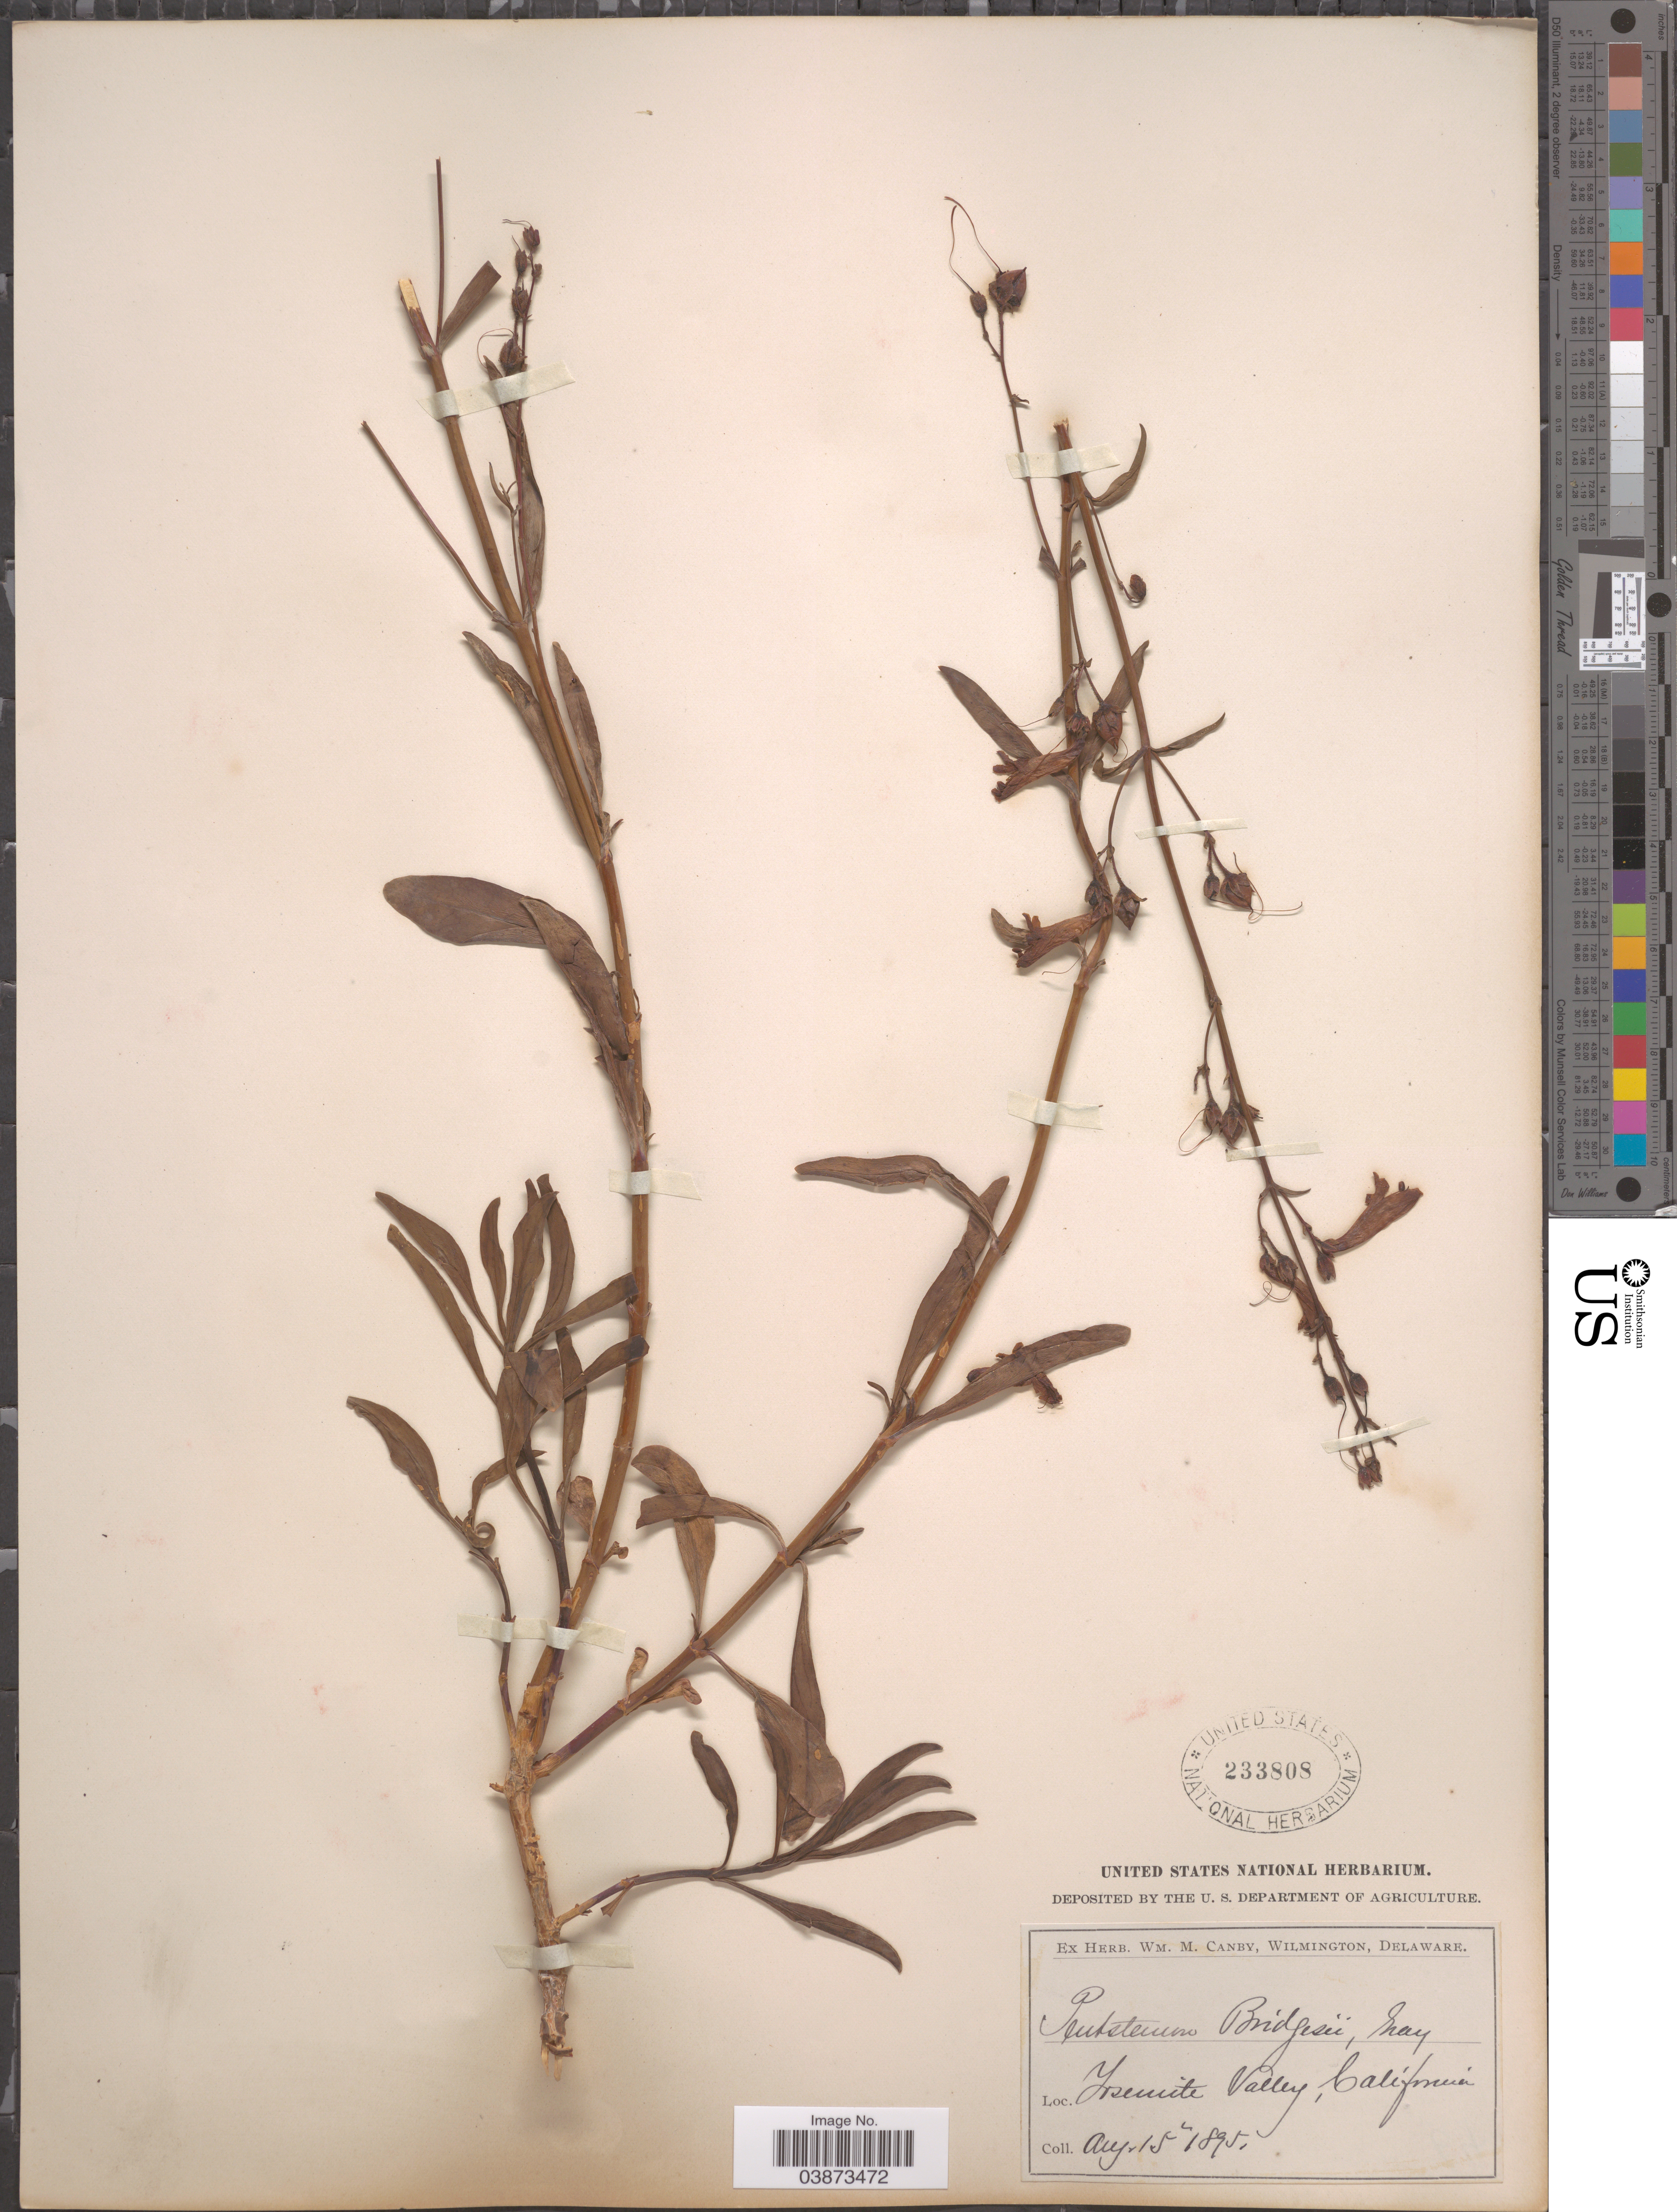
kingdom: Plantae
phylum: Tracheophyta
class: Magnoliopsida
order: Lamiales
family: Plantaginaceae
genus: Penstemon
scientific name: Penstemon bridgesii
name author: A. Gray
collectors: ex herb. W.M. Canby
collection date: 1895-08-15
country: United States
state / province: California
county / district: Mariposa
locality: Yosemite Valley.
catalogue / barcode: US 233808